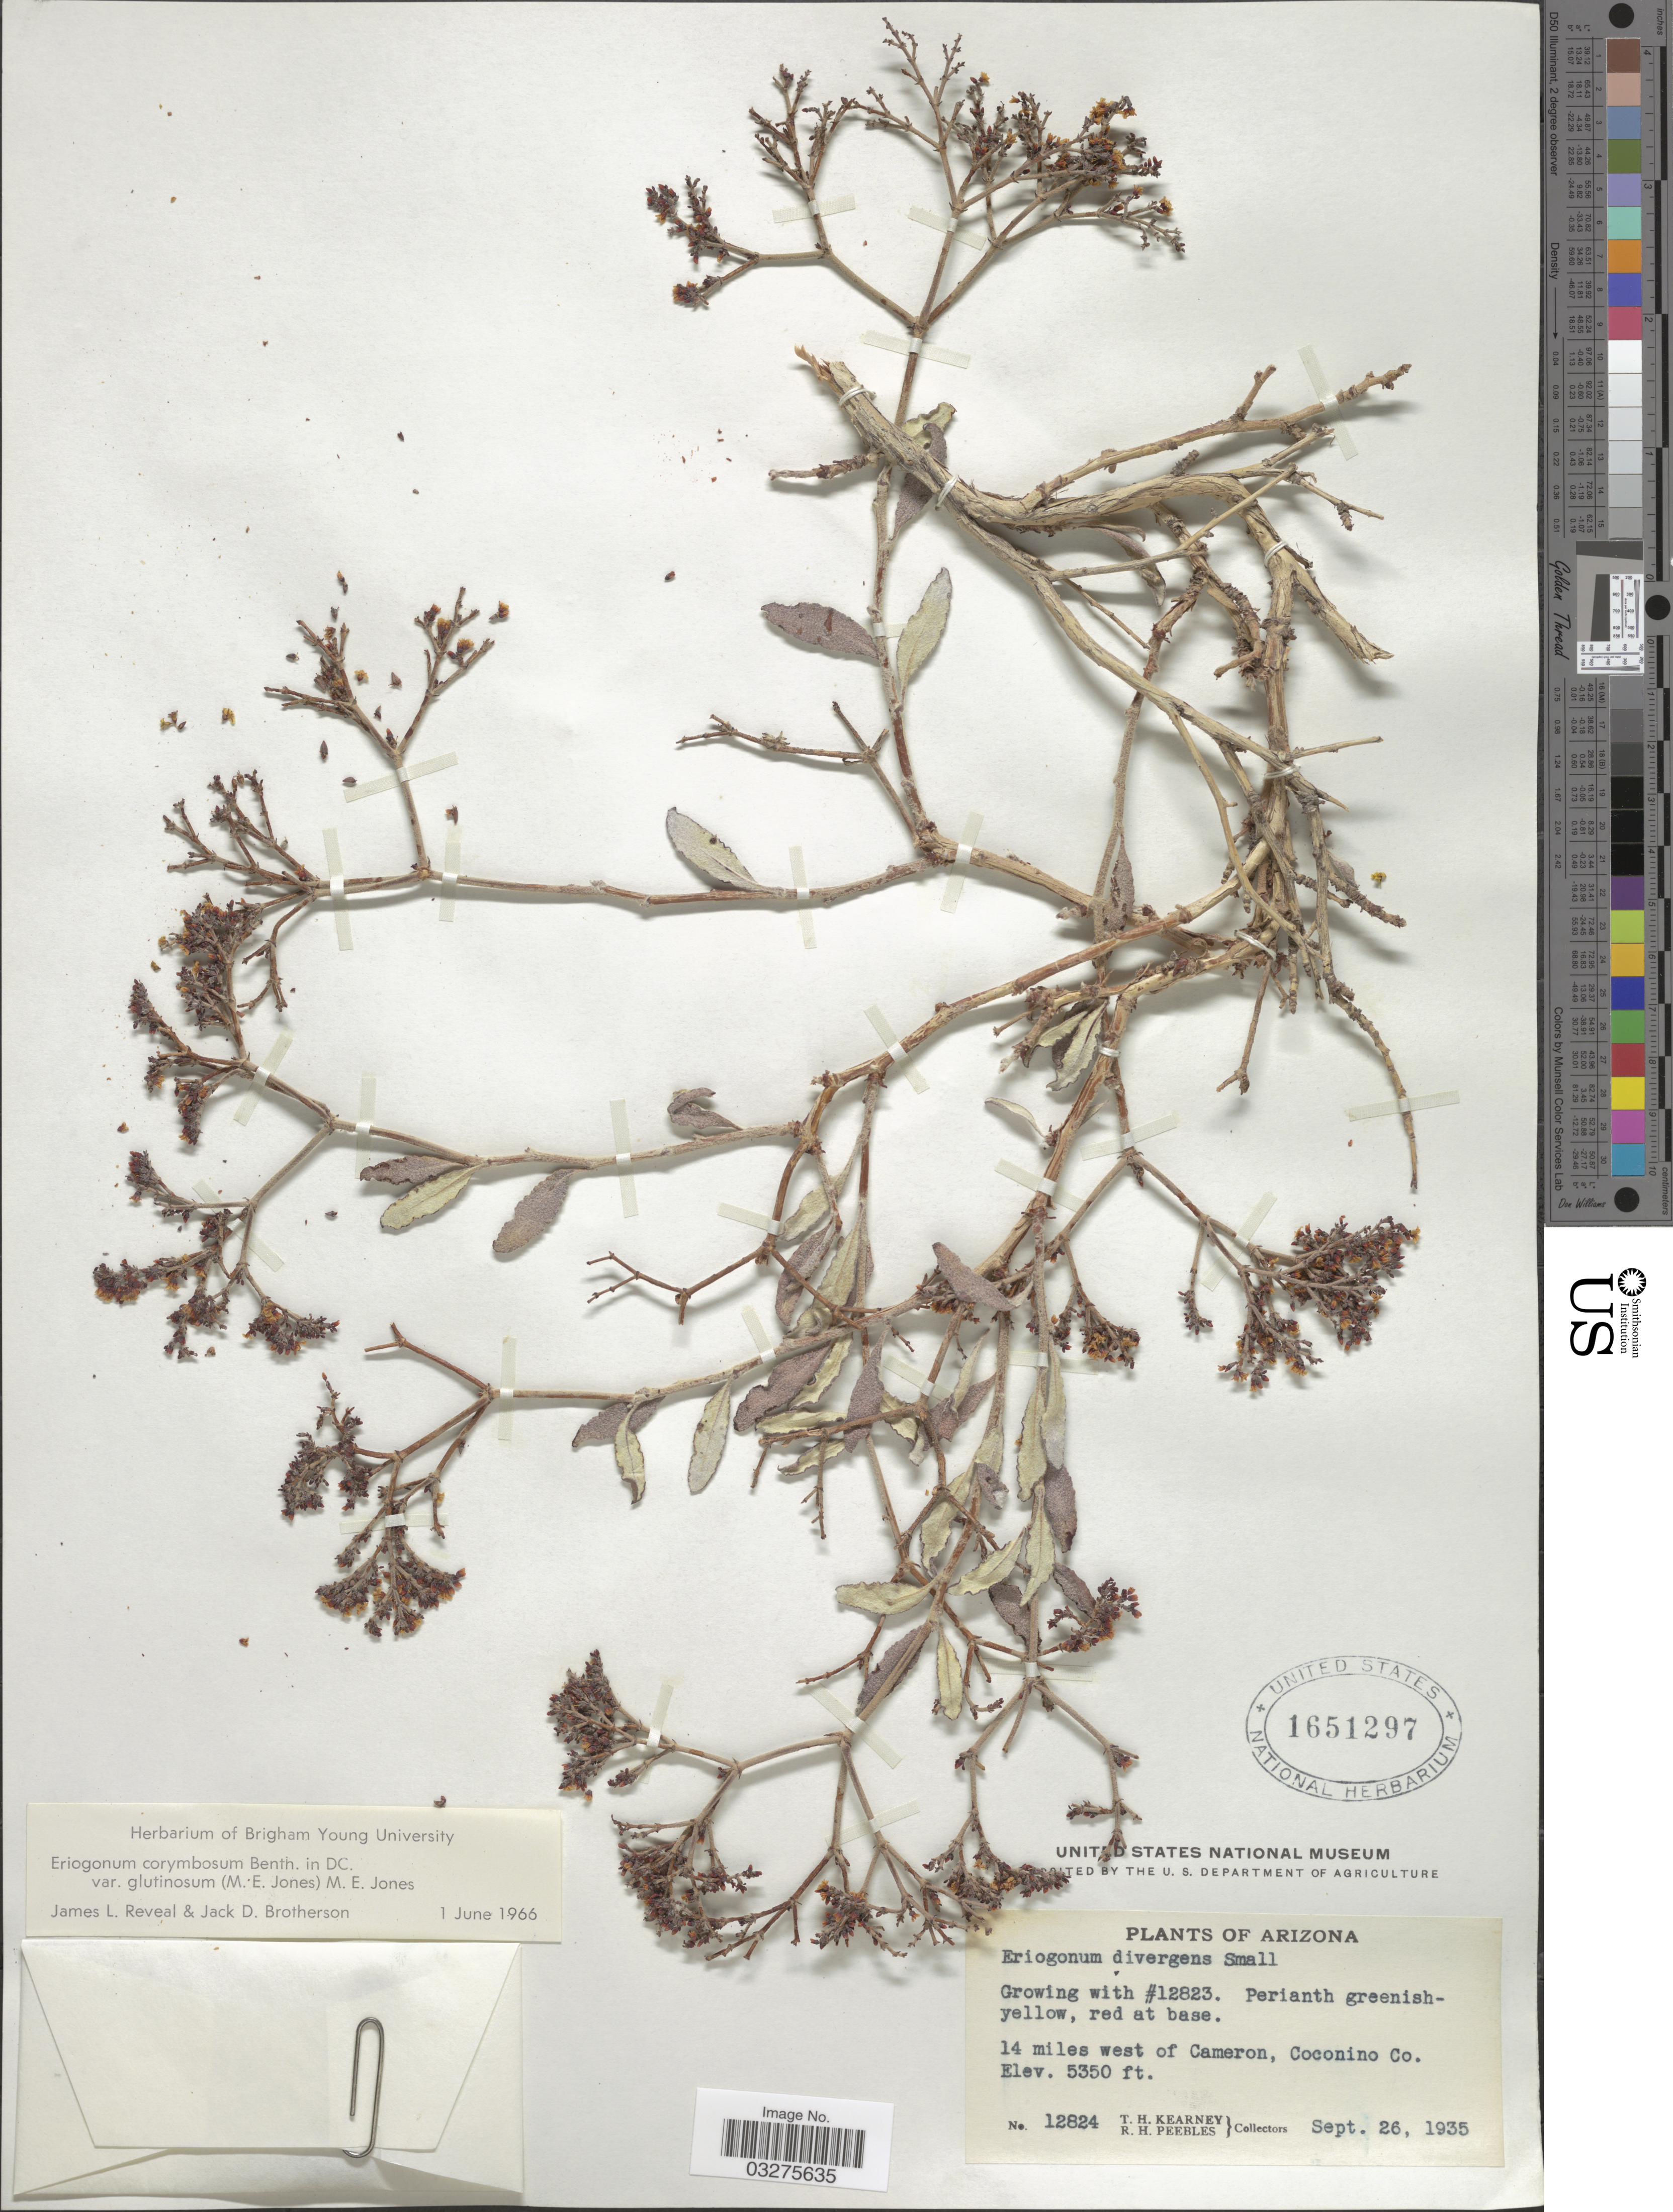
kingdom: Plantae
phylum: Tracheophyta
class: Magnoliopsida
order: Caryophyllales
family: Polygonaceae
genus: Eriogonum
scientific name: Eriogonum corymbosum var. glutinosum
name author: (M.E. Jones) M.E. Jones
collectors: T. H. Kearney & R. H. Peebles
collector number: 12824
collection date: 1935-09-26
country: United States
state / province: Arizona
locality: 14 miles west of Cameron, Coconino County.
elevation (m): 1631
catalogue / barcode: US 1651297